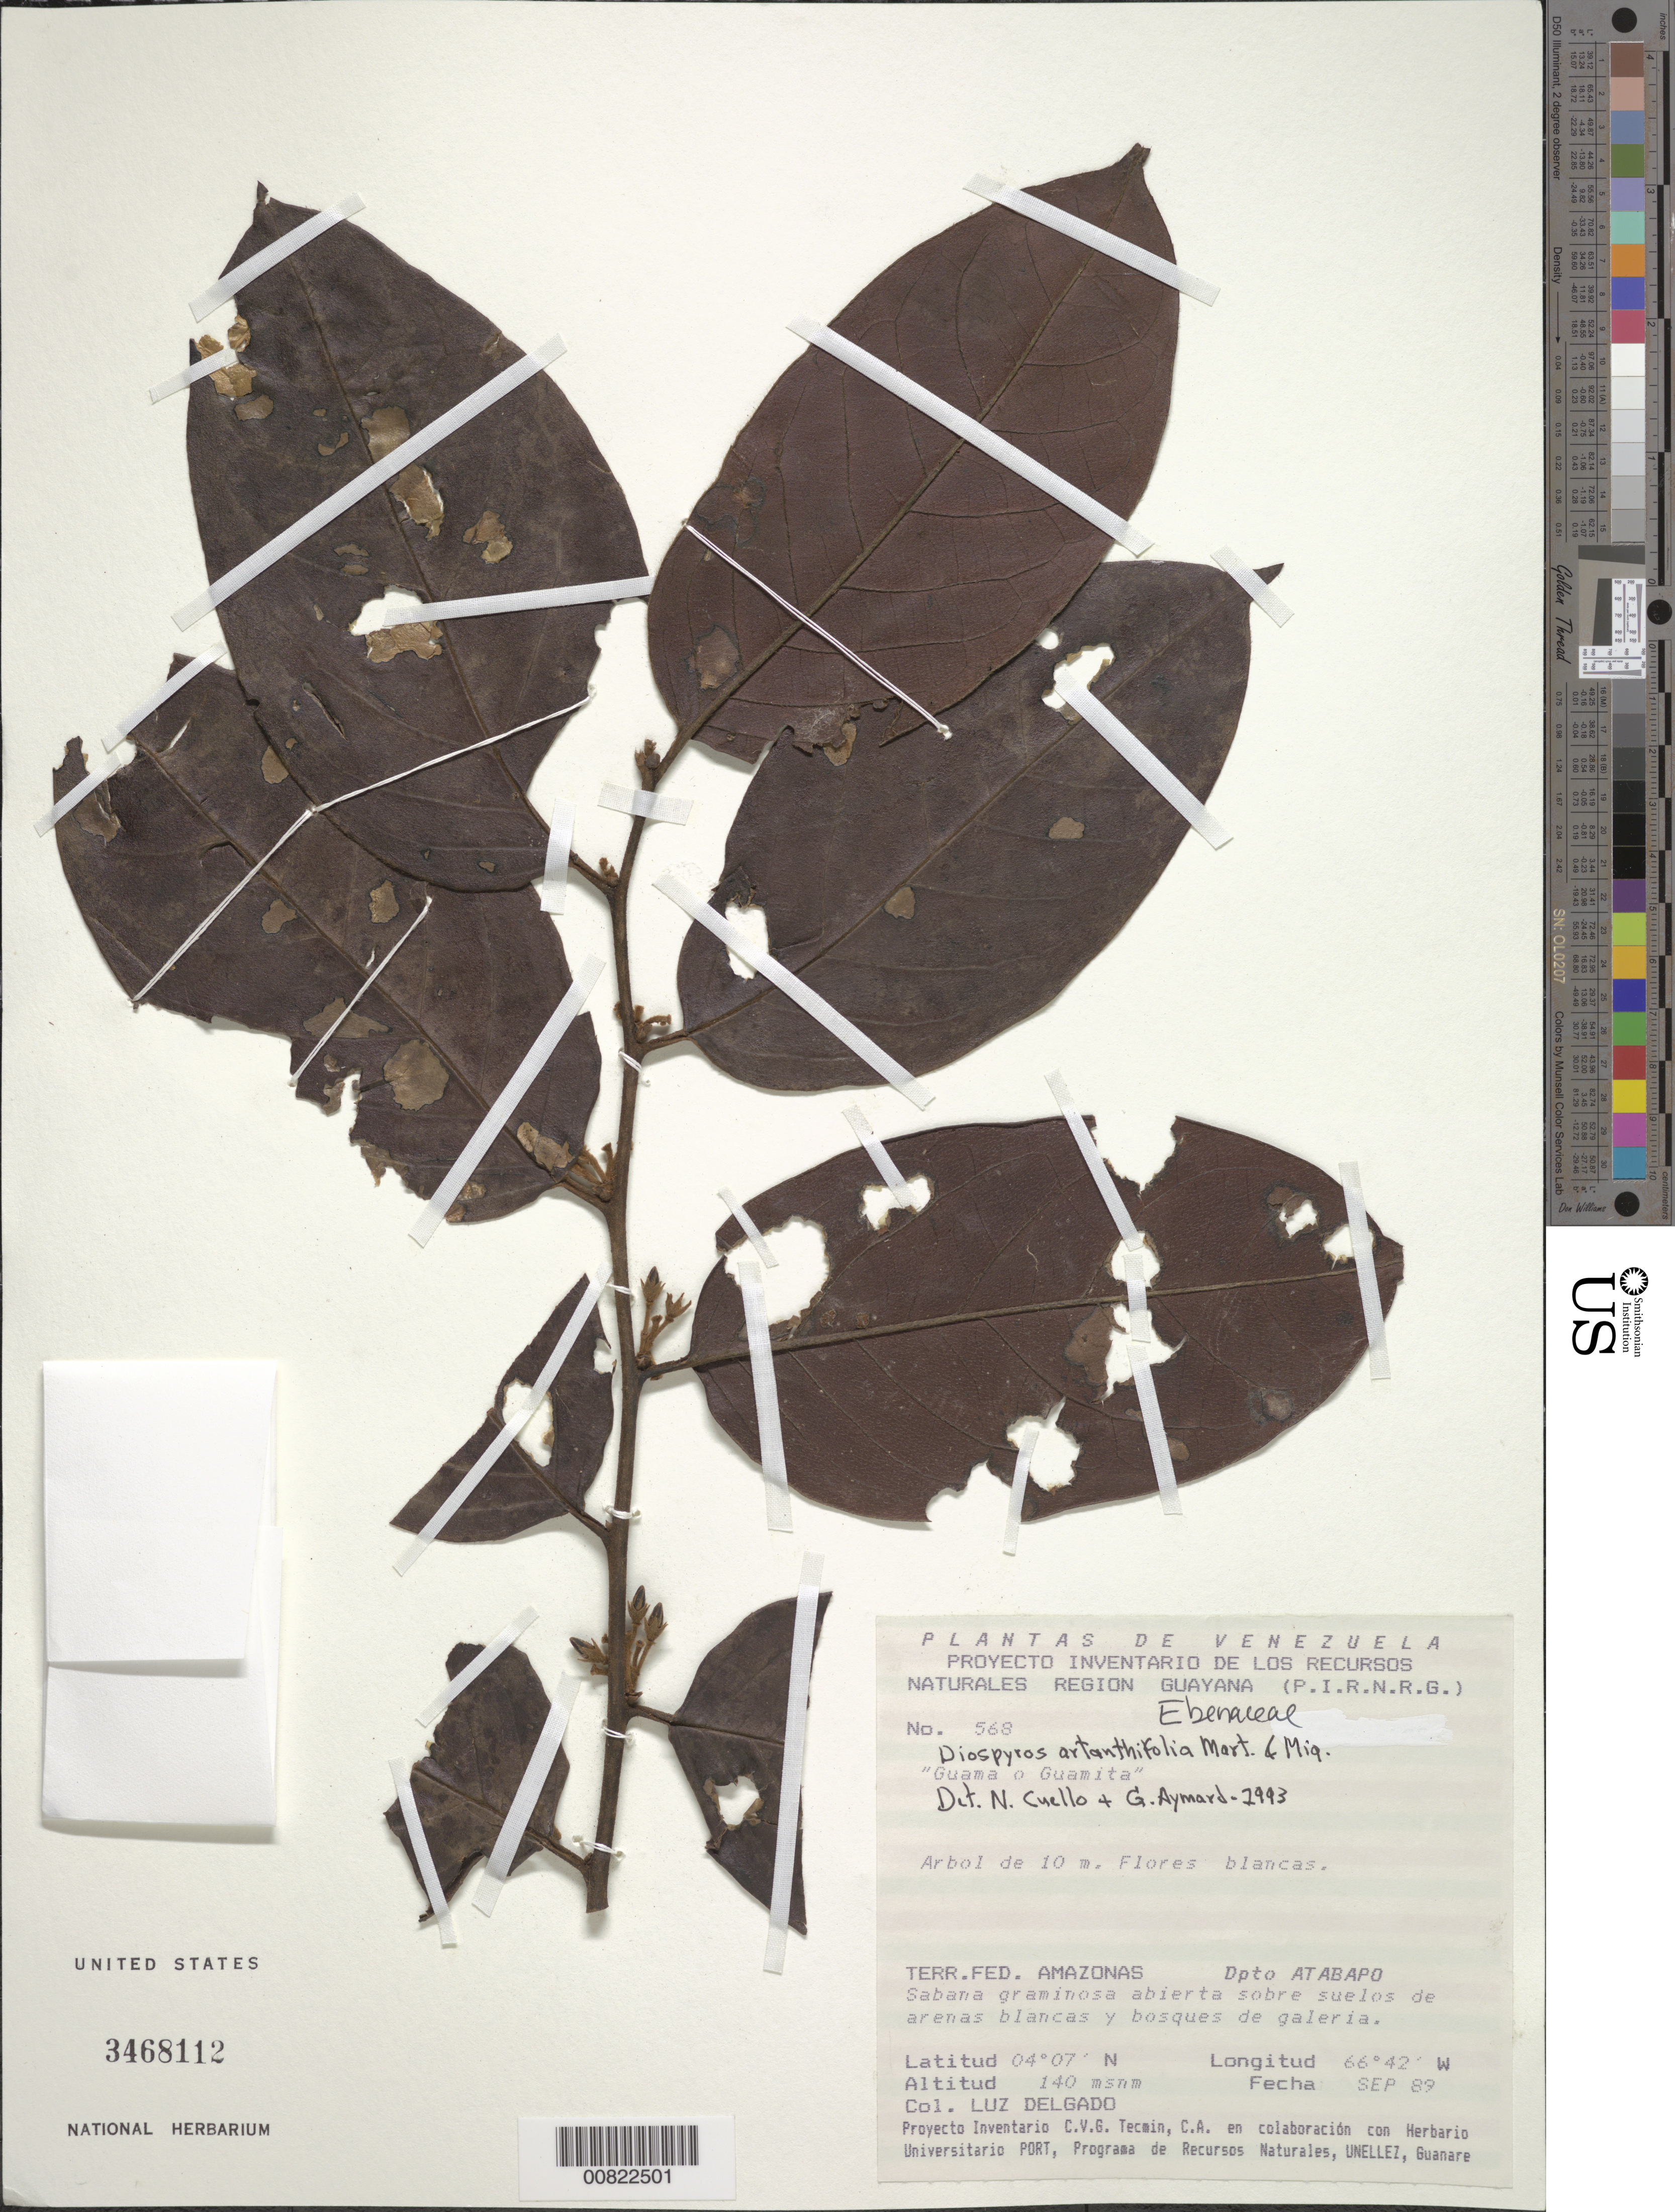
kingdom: Plantae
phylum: Tracheophyta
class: Magnoliopsida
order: Ericales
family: Ebenaceae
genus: Diospyros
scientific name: Diospyros artanthifolia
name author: Mart. ex Miq.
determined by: Aymard C., G. A.; Cuello, Nidia L.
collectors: L. Delgado V.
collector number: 568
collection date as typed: Sep-89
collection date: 1989-09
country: Venezuela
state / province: Amazonas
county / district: Atabapo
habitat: Sabana graminosa abierta sobre suelos de arenas blancas y bosques de galeria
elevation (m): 90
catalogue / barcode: US 3468112